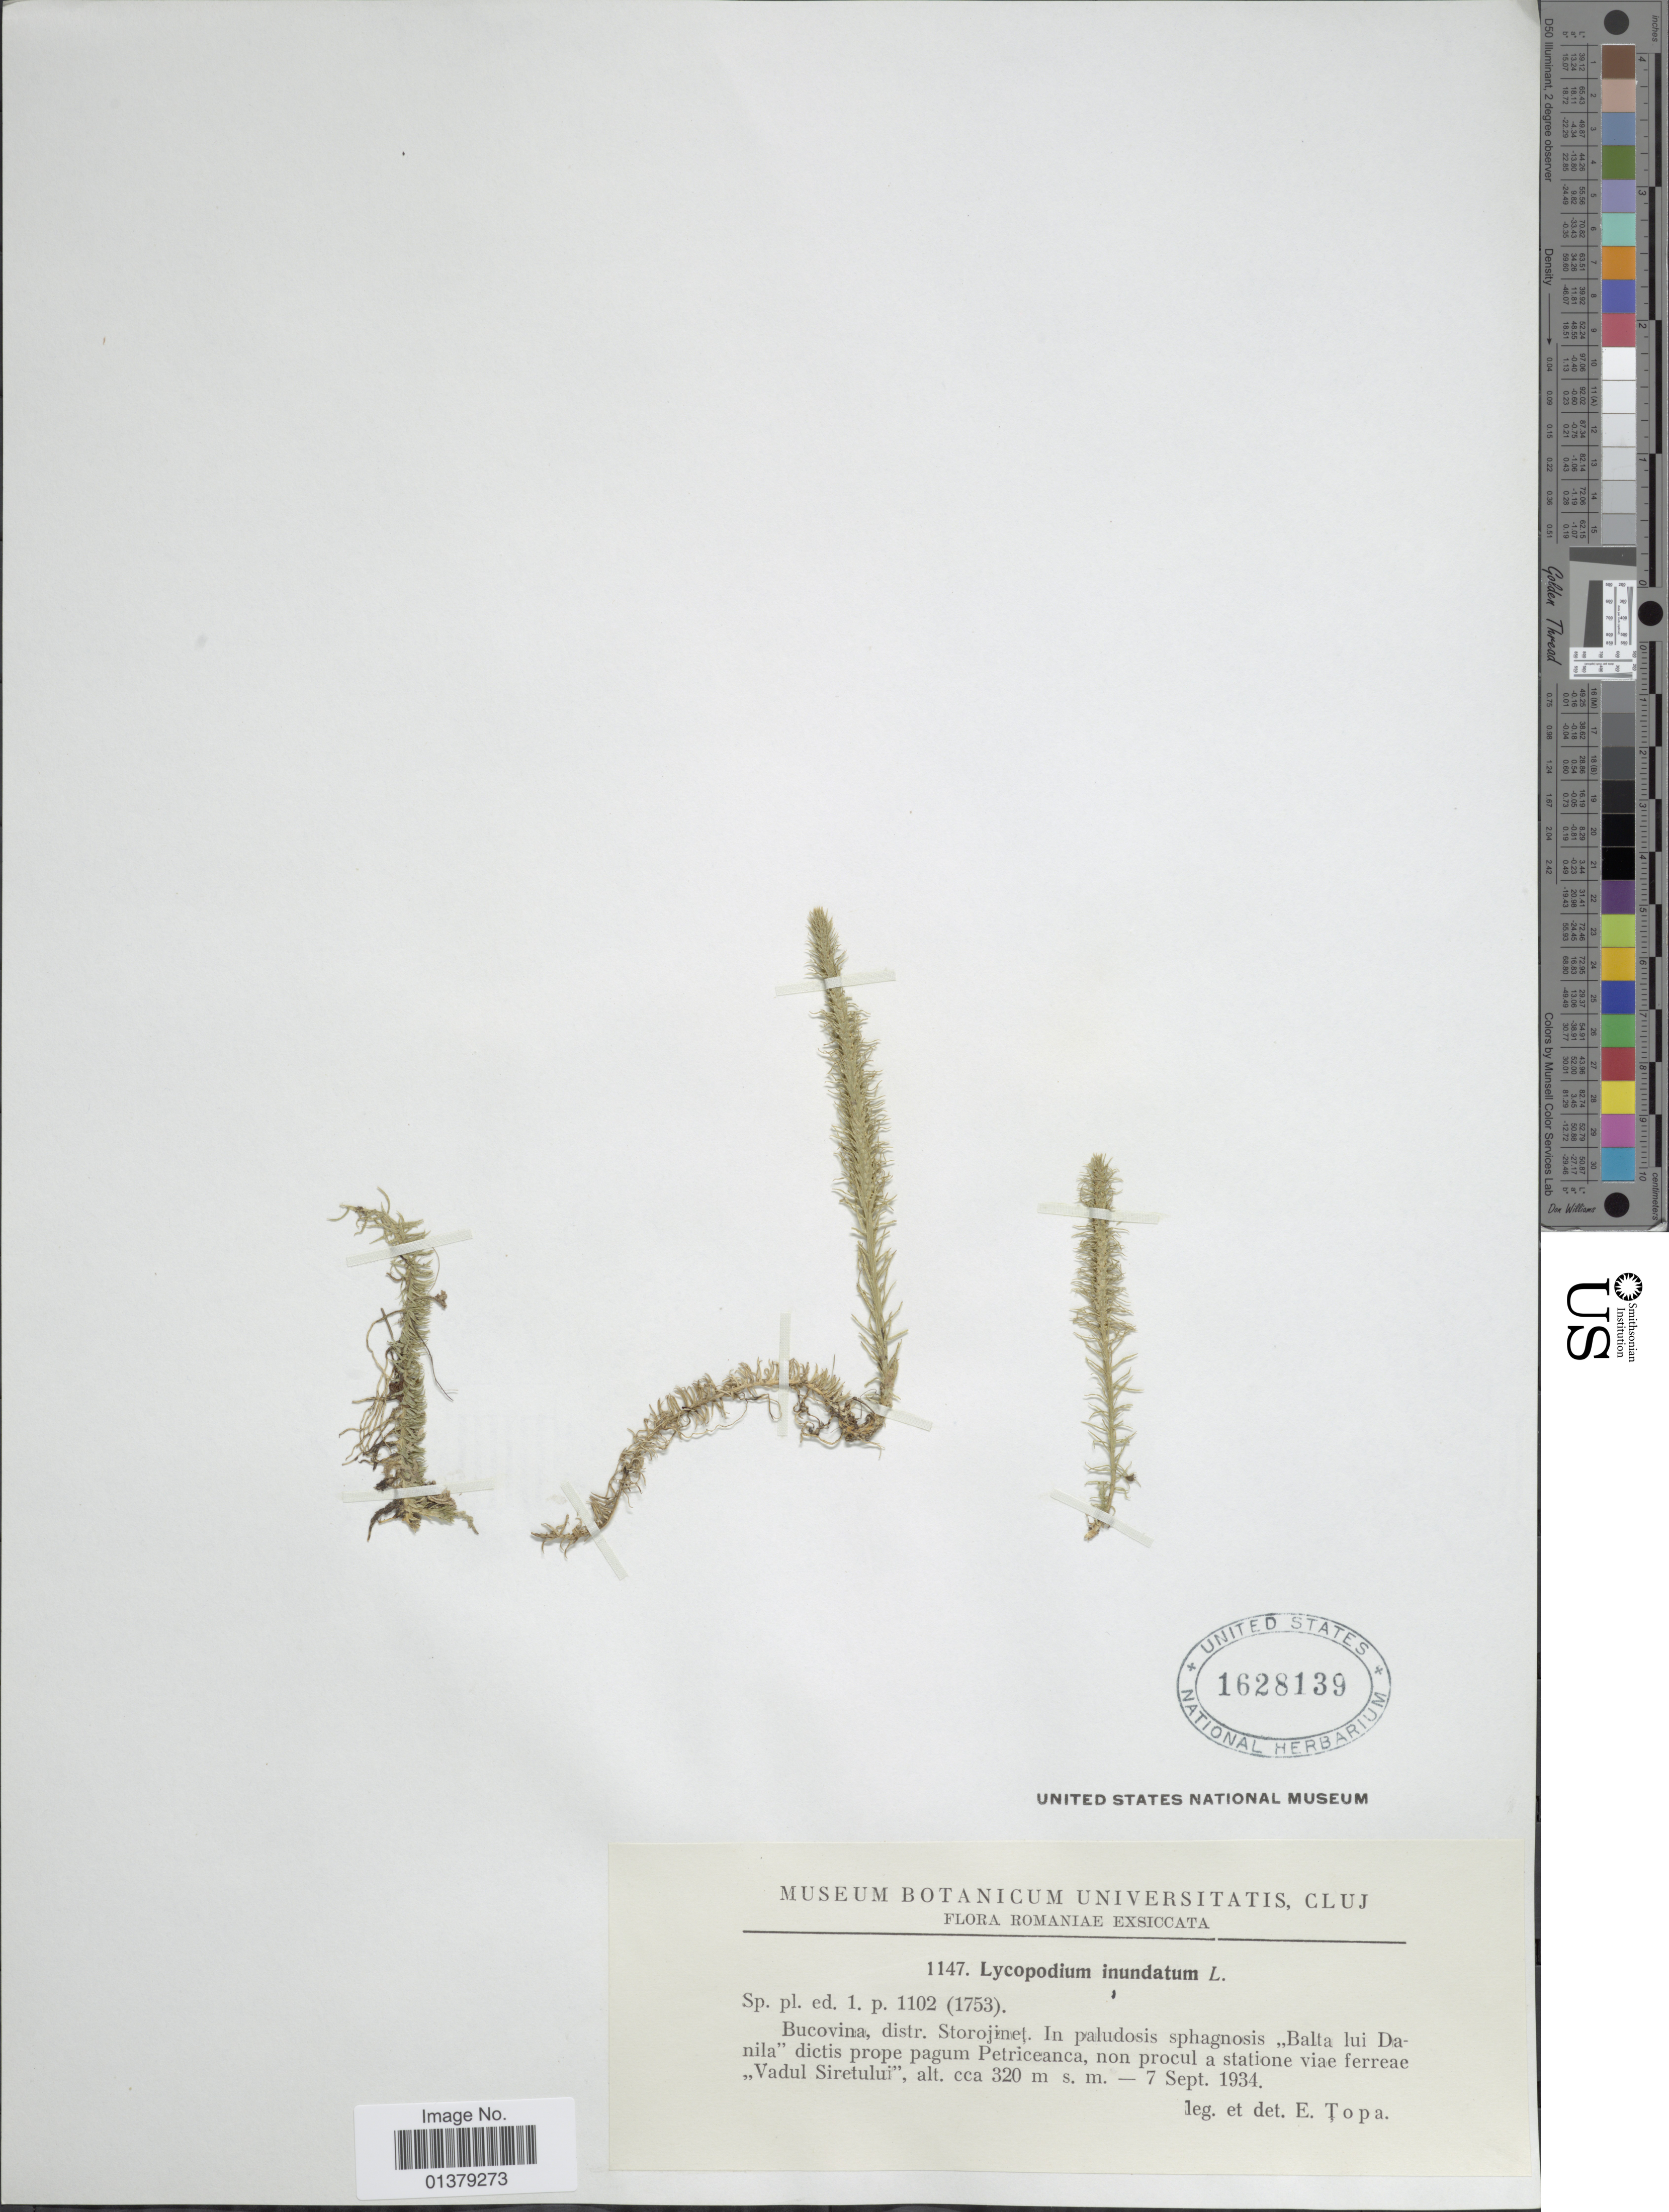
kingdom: Plantae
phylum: Tracheophyta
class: Lycopodiopsida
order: Lycopodiales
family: Lycopodiaceae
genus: Lycopodiella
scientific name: Lycopodiella inundata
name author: (L.) Holub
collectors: E. Topa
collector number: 1147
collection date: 1934-09-07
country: Romania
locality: Bucovina, distr. Storojinet. In paludosis sphagnosis ,,Balta lui Danila' dicta prope pagum Petriceanca, non procul a statione viae ferreae ,,Vadul Siretului'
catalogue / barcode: US 1628139